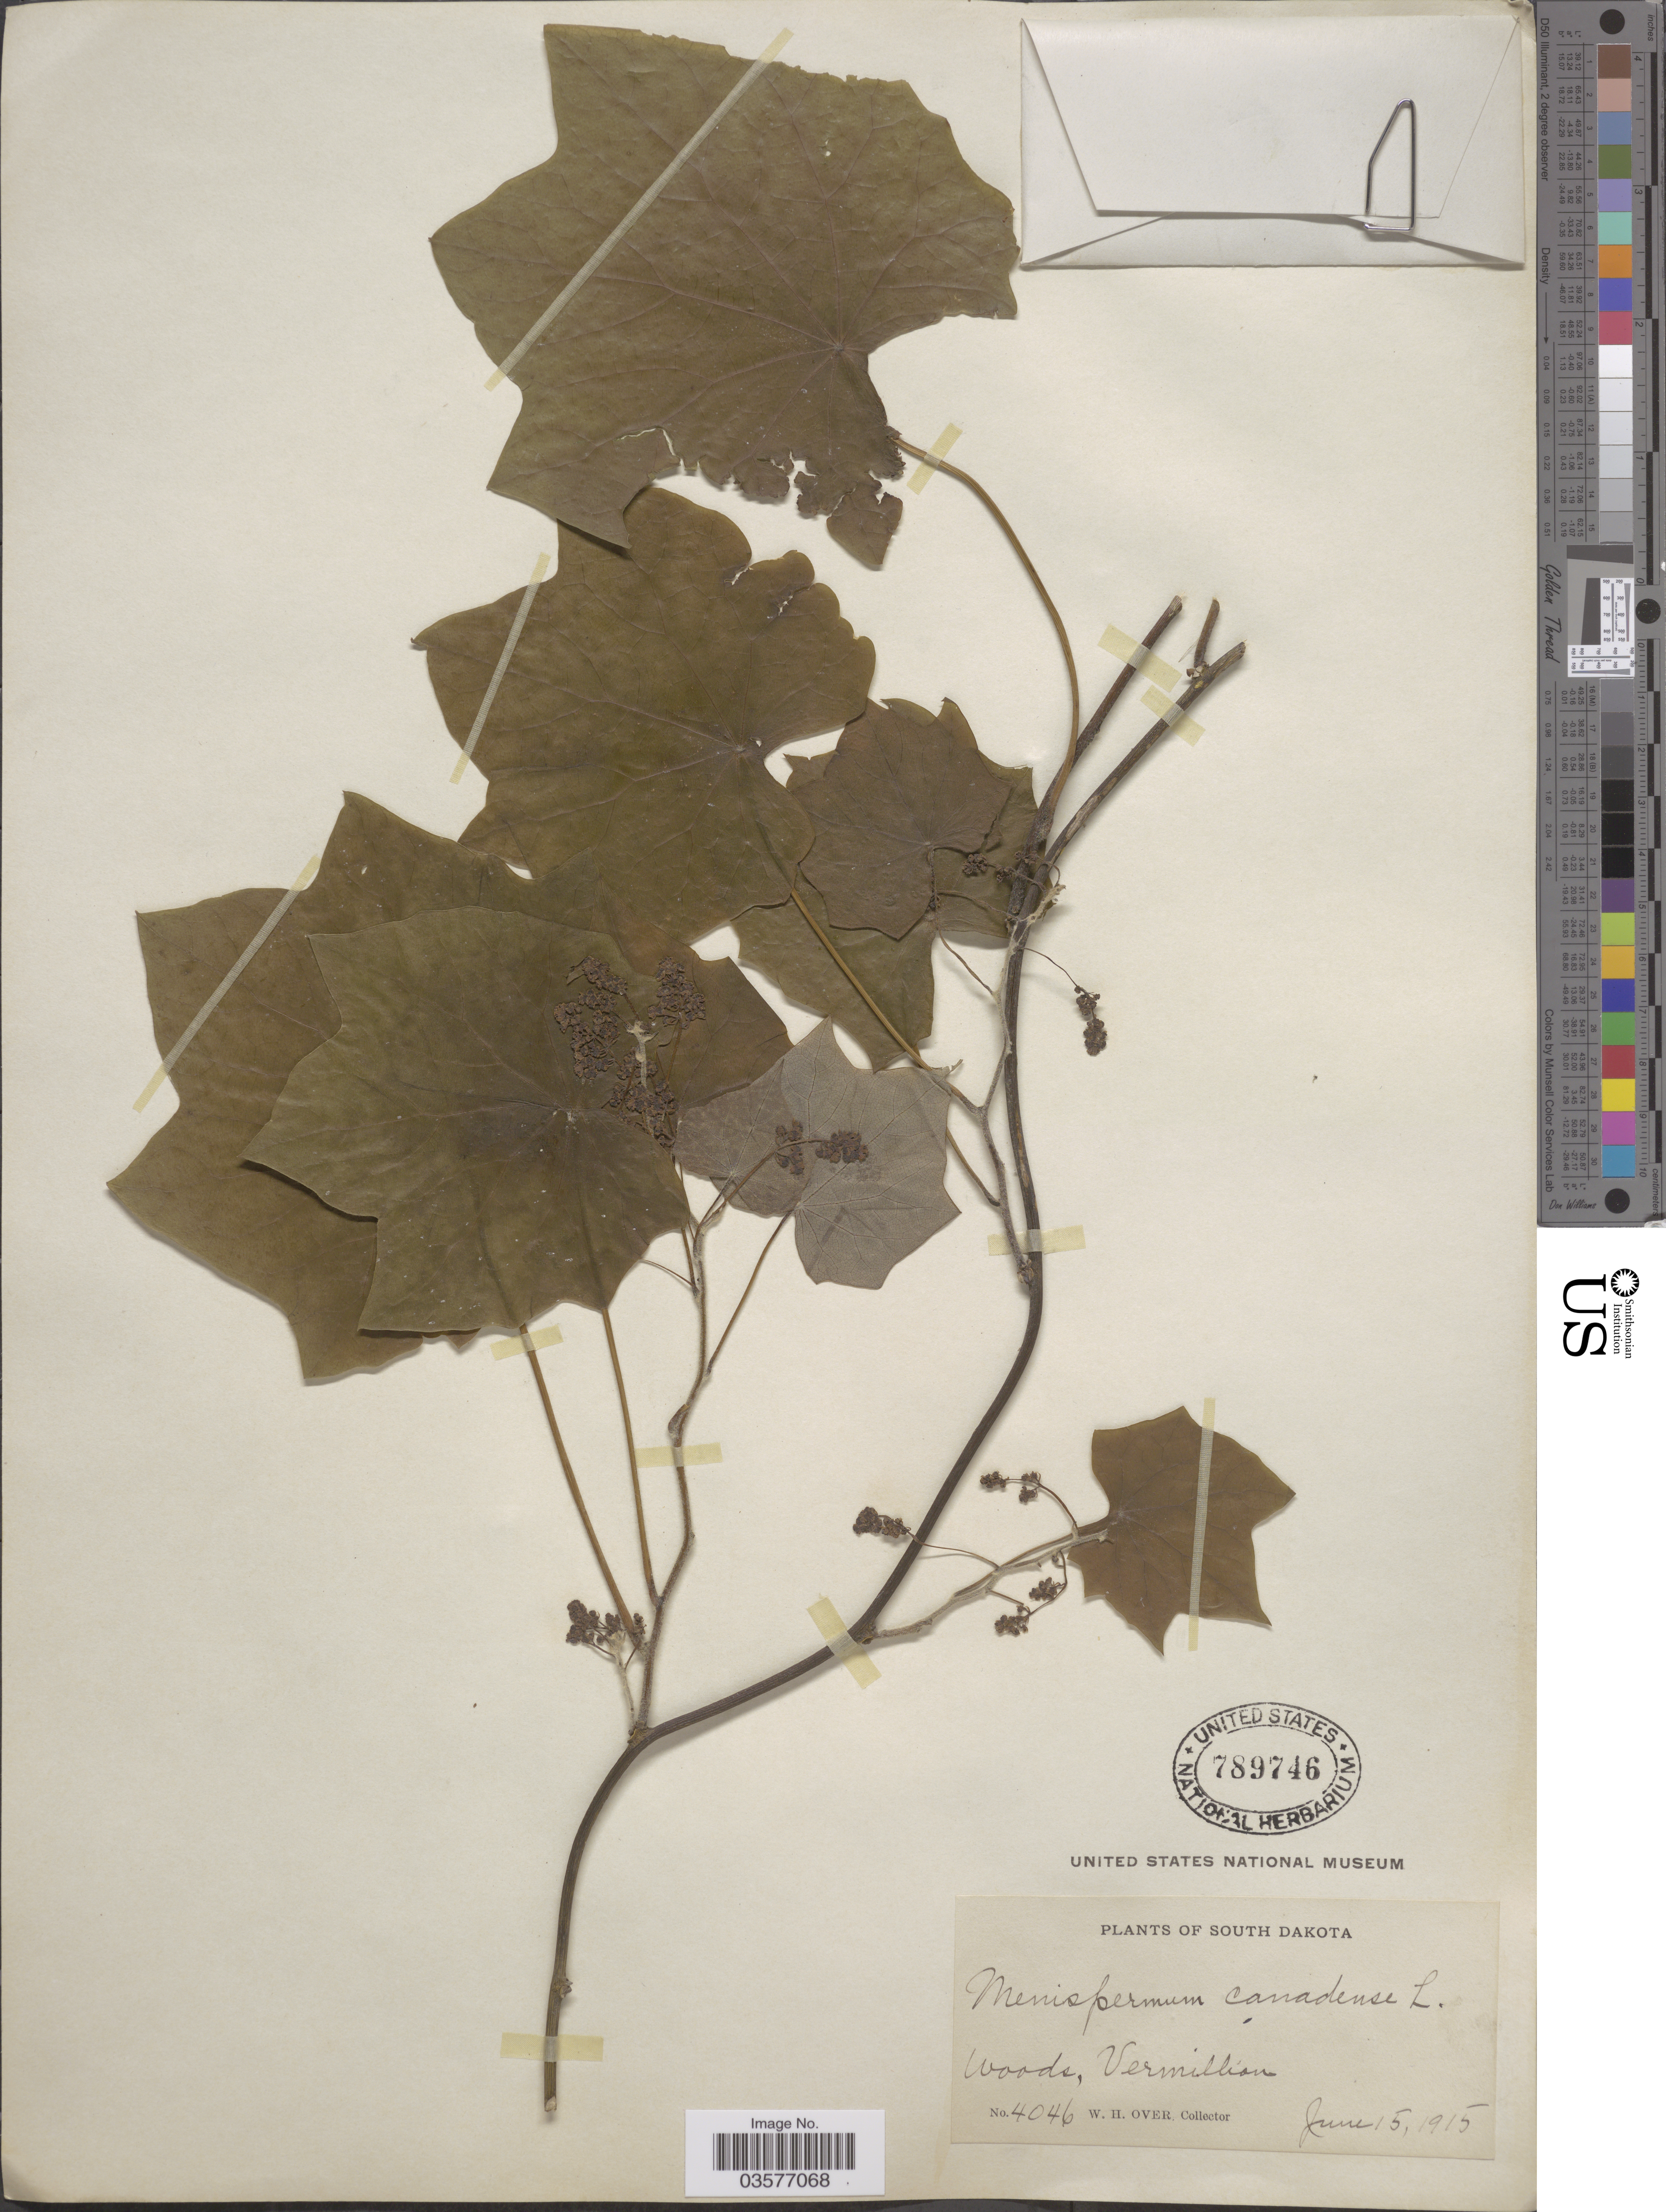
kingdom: Plantae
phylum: Tracheophyta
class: Magnoliopsida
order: Ranunculales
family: Menispermaceae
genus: Menispermum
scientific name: Menispermum canadense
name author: L.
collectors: W. Over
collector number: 4046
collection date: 1915-06-15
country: United States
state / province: South Dakota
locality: Woods, Vermillion.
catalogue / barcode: US 789746